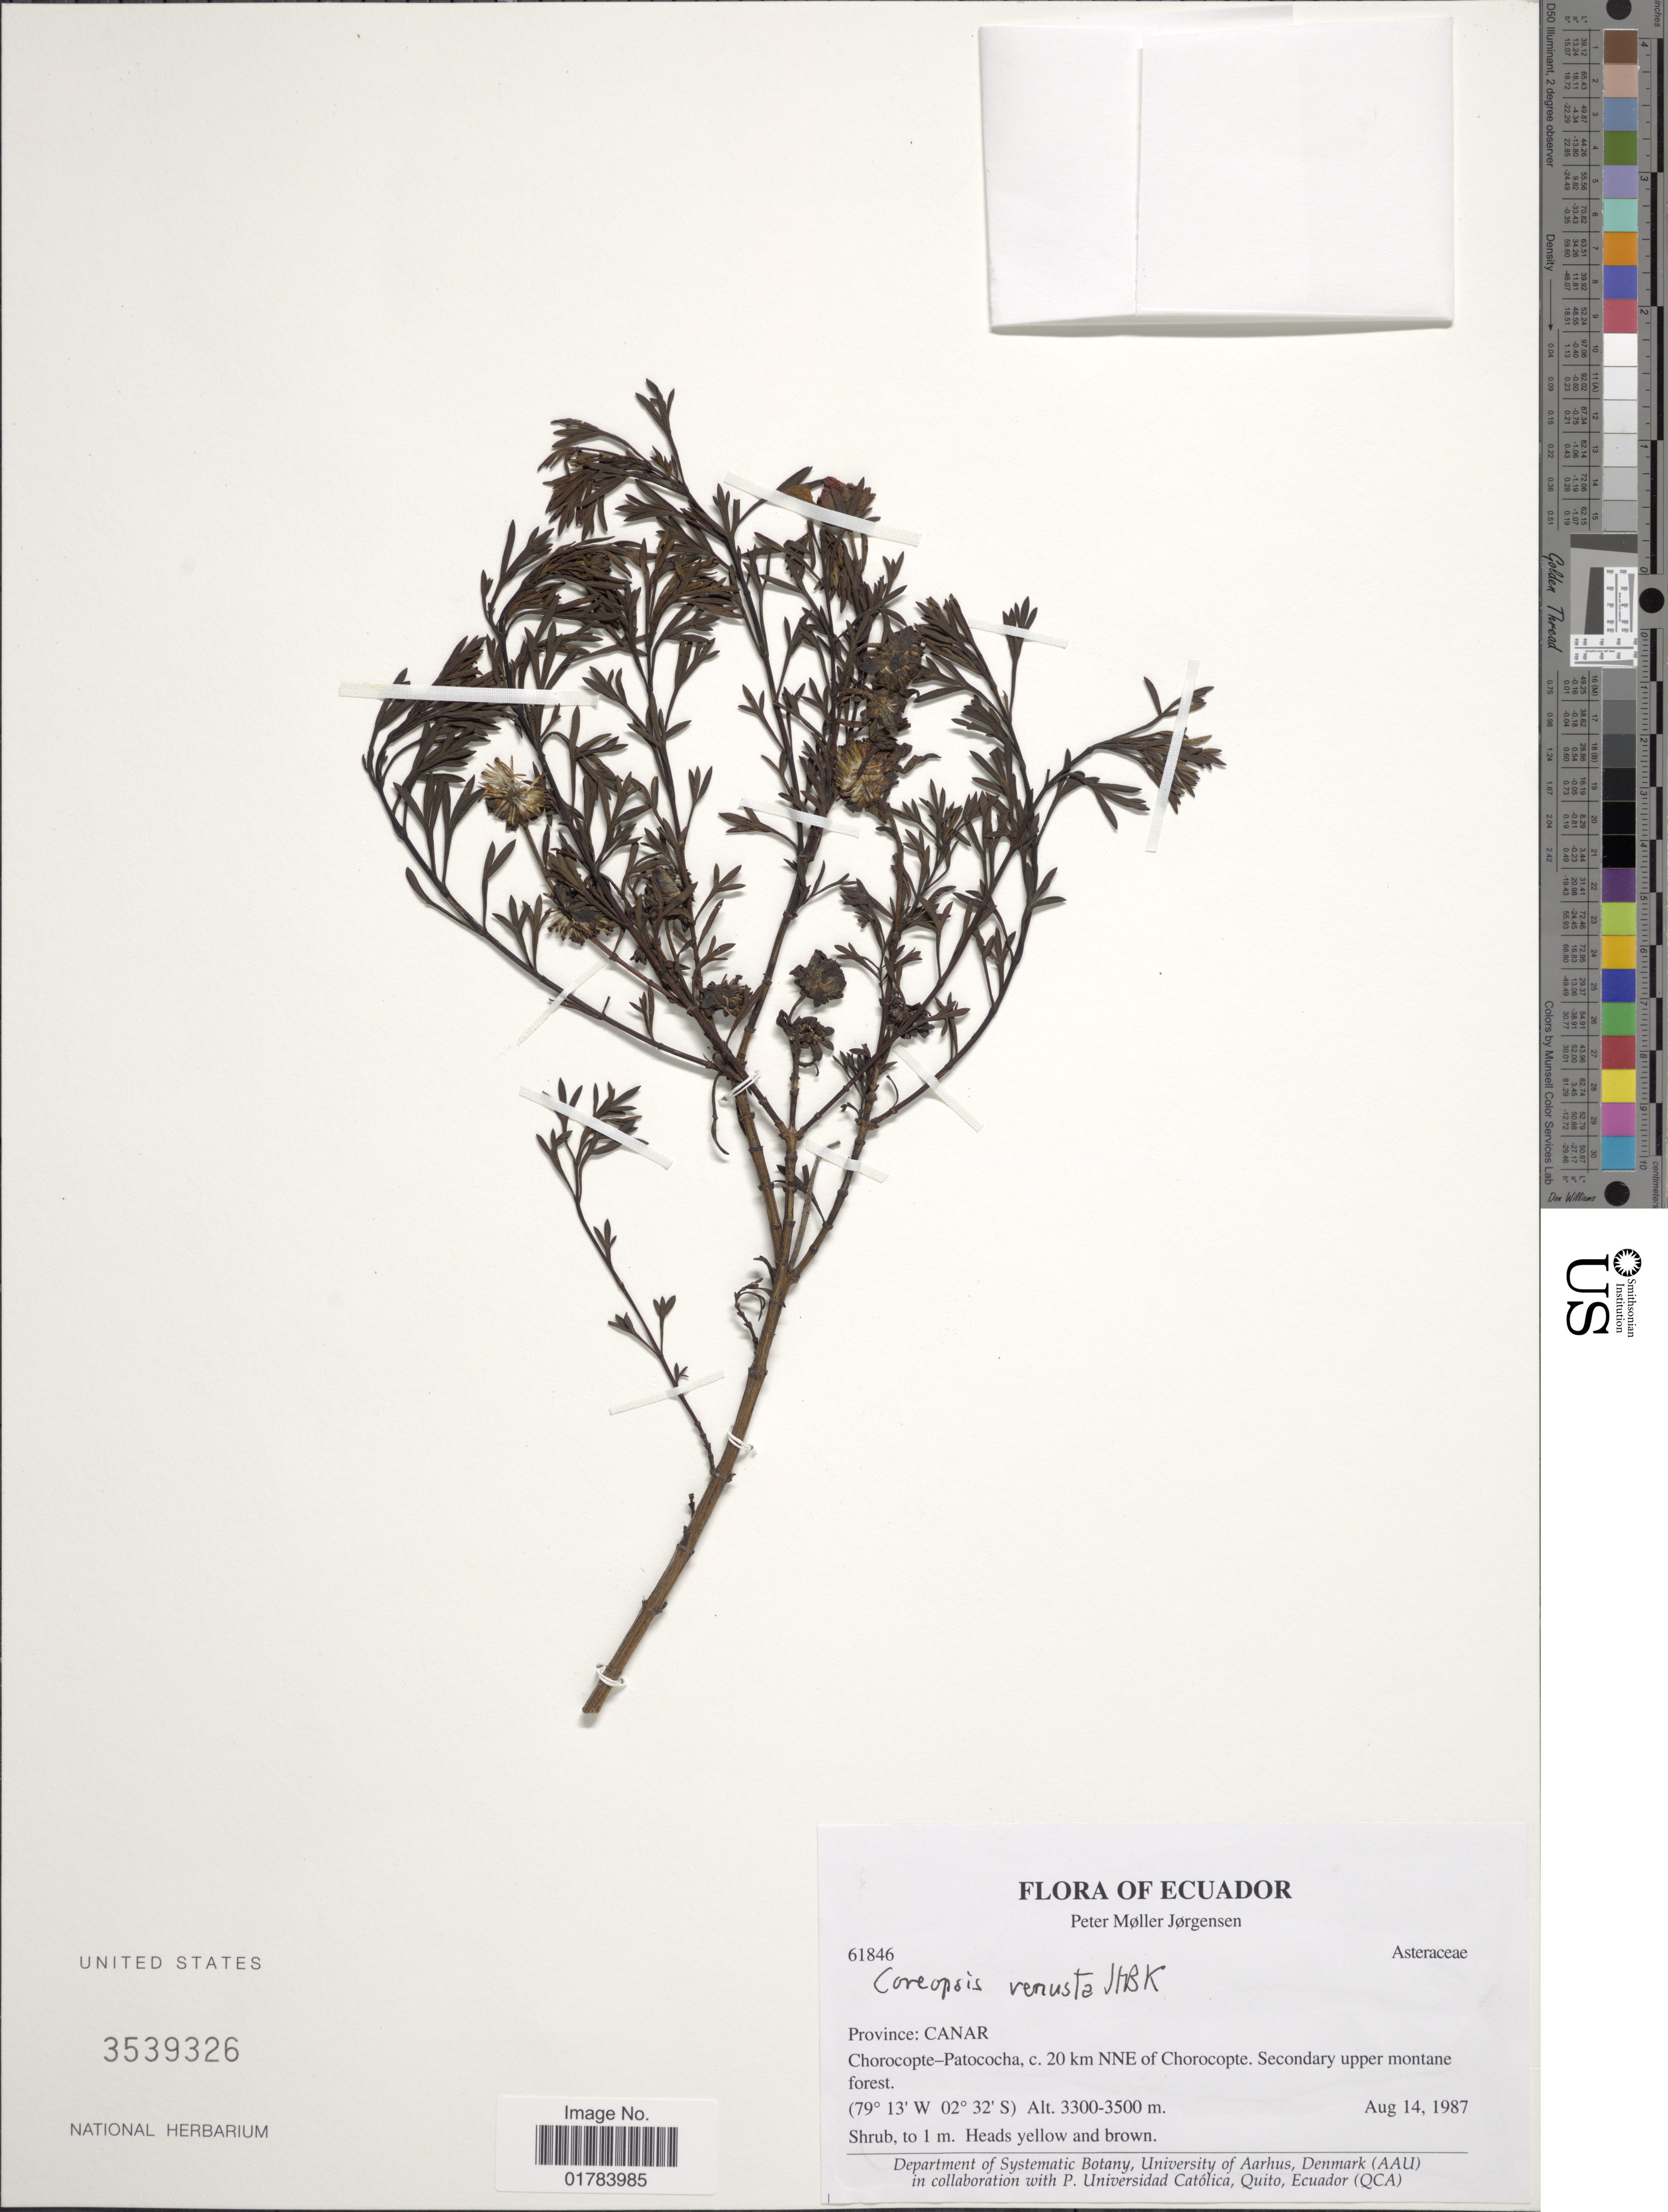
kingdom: Plantae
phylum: Tracheophyta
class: Magnoliopsida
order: Asterales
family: Asteraceae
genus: Coreopsis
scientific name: Coreopsis venusta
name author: Kunth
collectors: P. M. Jørgensen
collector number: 61846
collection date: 1987-08-14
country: Ecuador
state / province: Cañar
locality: Chorocopte-Patococha, c. 20 km NNE of Chorocopte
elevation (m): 3300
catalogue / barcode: US 3539326